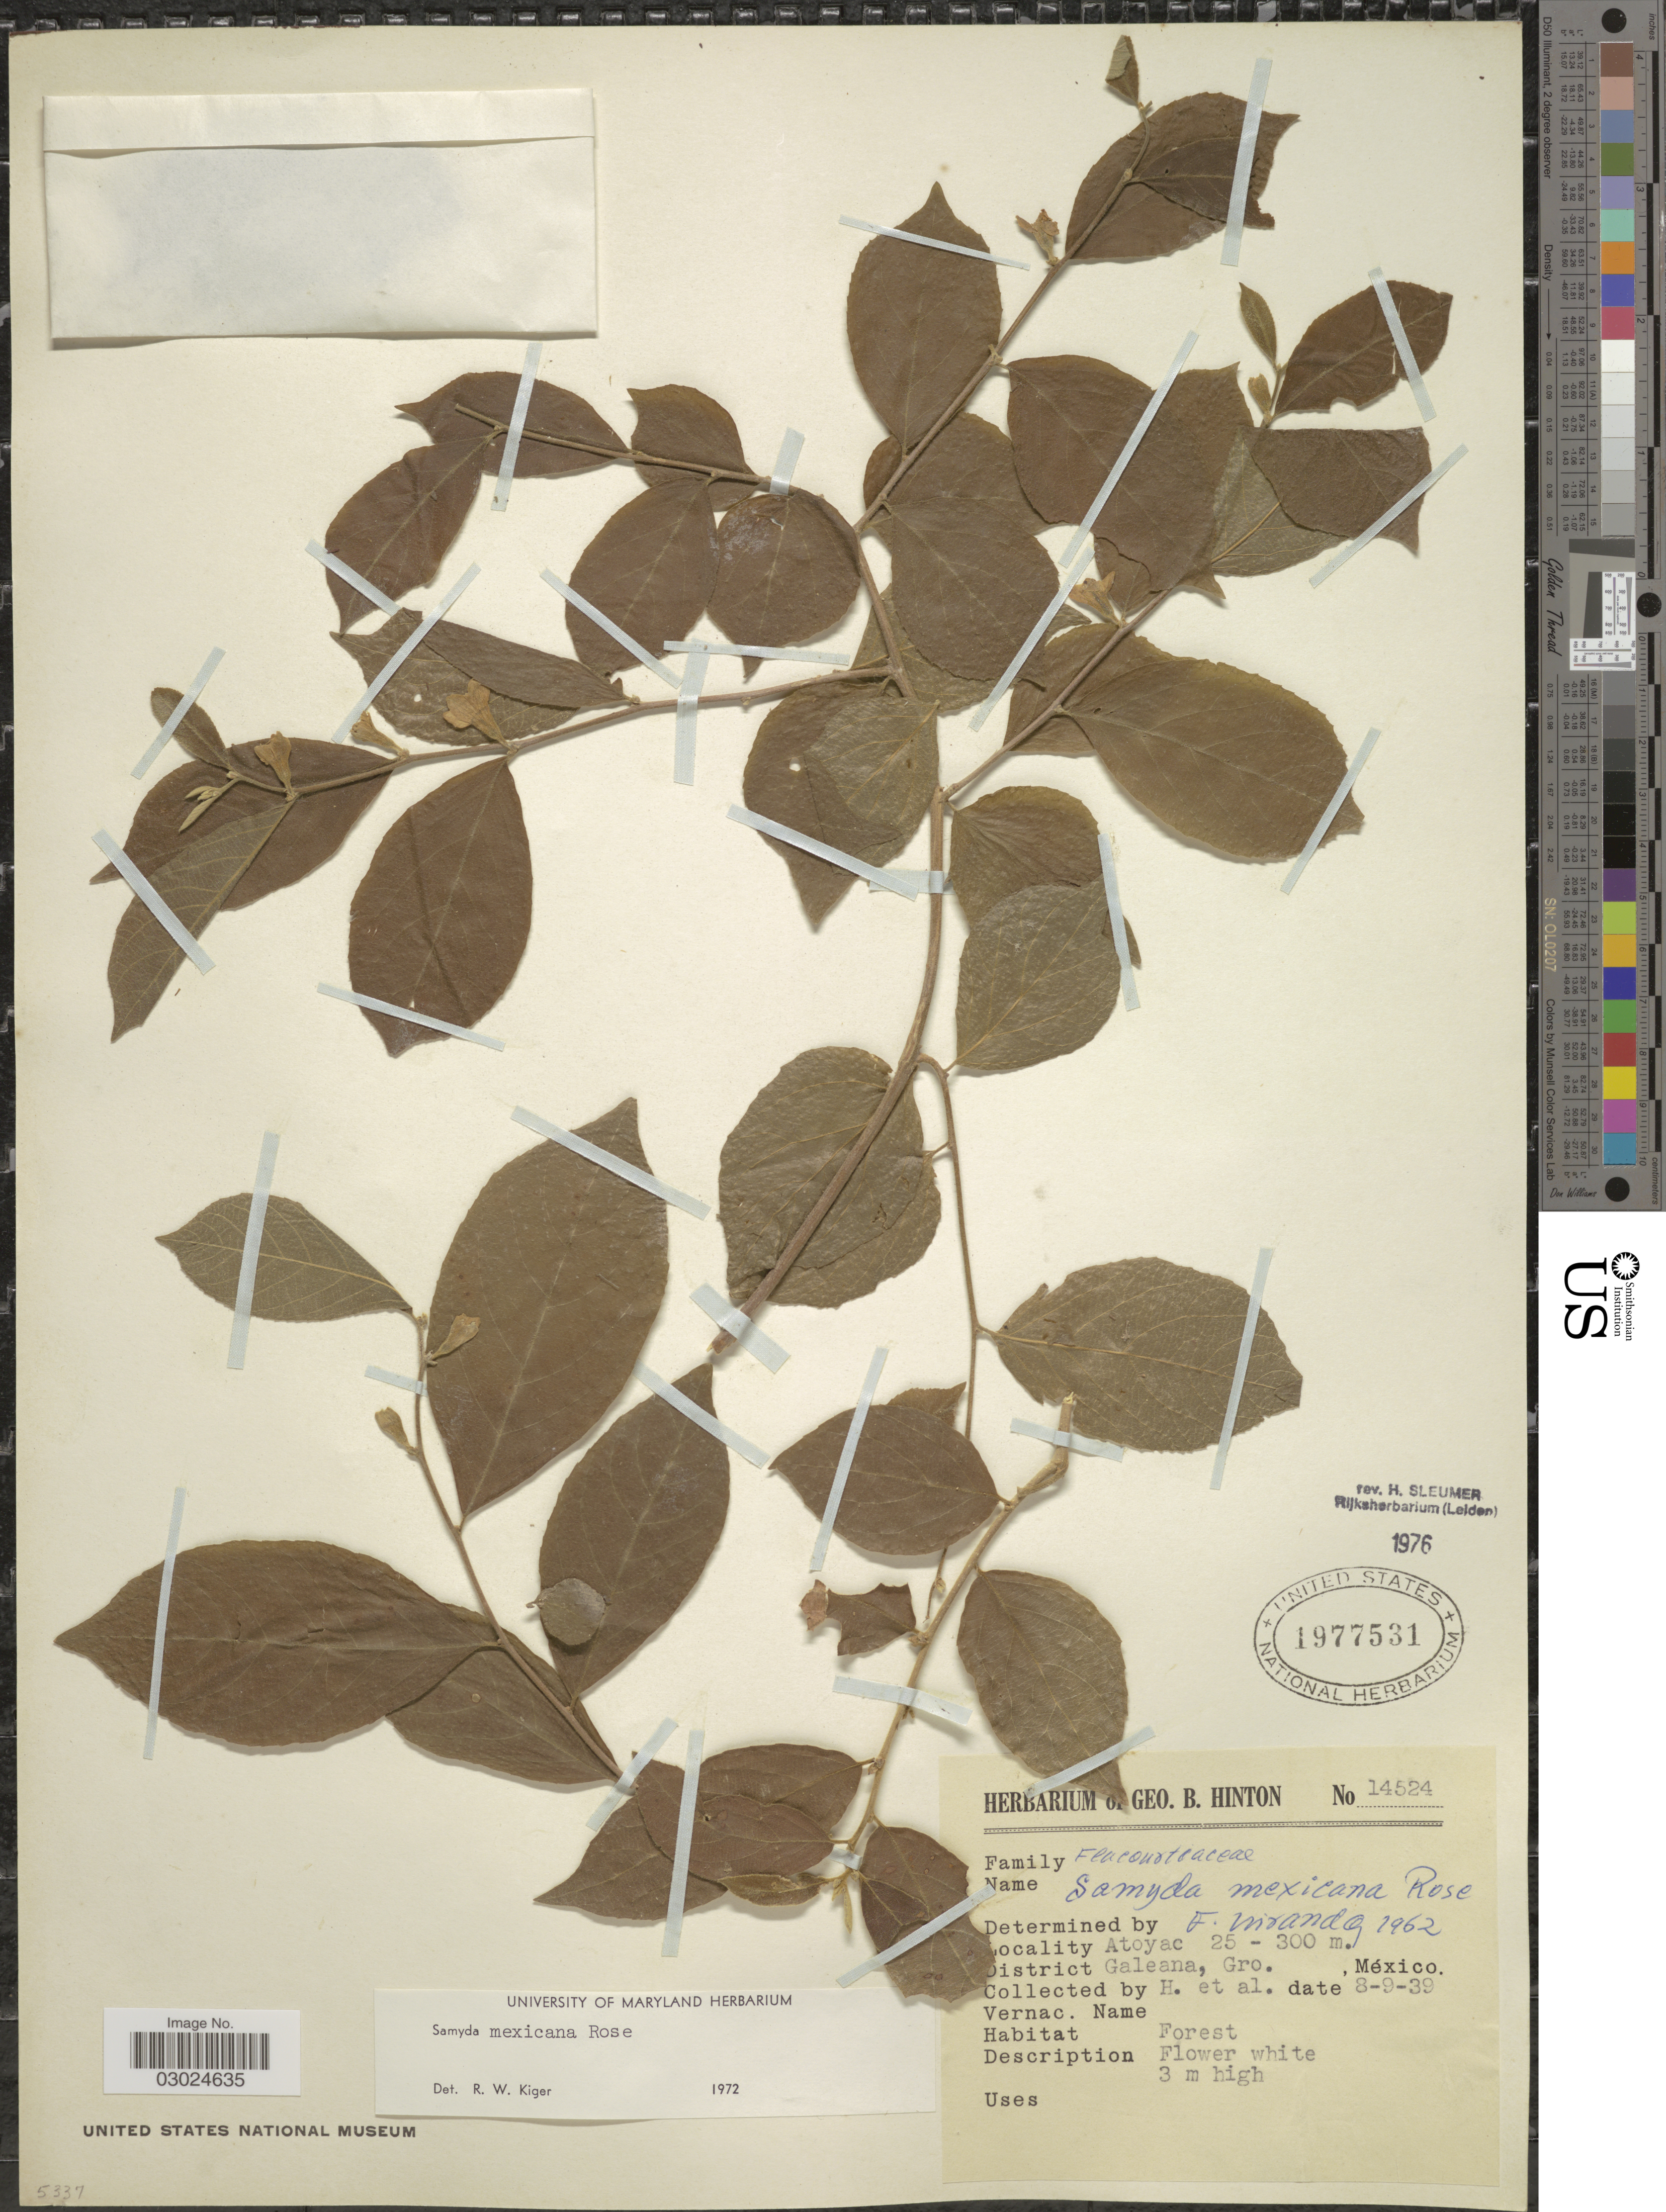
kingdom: Plantae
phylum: Tracheophyta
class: Magnoliopsida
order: Malpighiales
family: Salicaceae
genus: Casearia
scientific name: Casearia mexicana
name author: (Rose) T. Samar. & M.H. Alford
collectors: G. B. Hinton & et al.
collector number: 14524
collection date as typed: Transcribed d/m/y: 8/9/39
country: Mexico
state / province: Guerrero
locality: Atoyac. District Galeana, Gro.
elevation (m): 25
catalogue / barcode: US 1977531